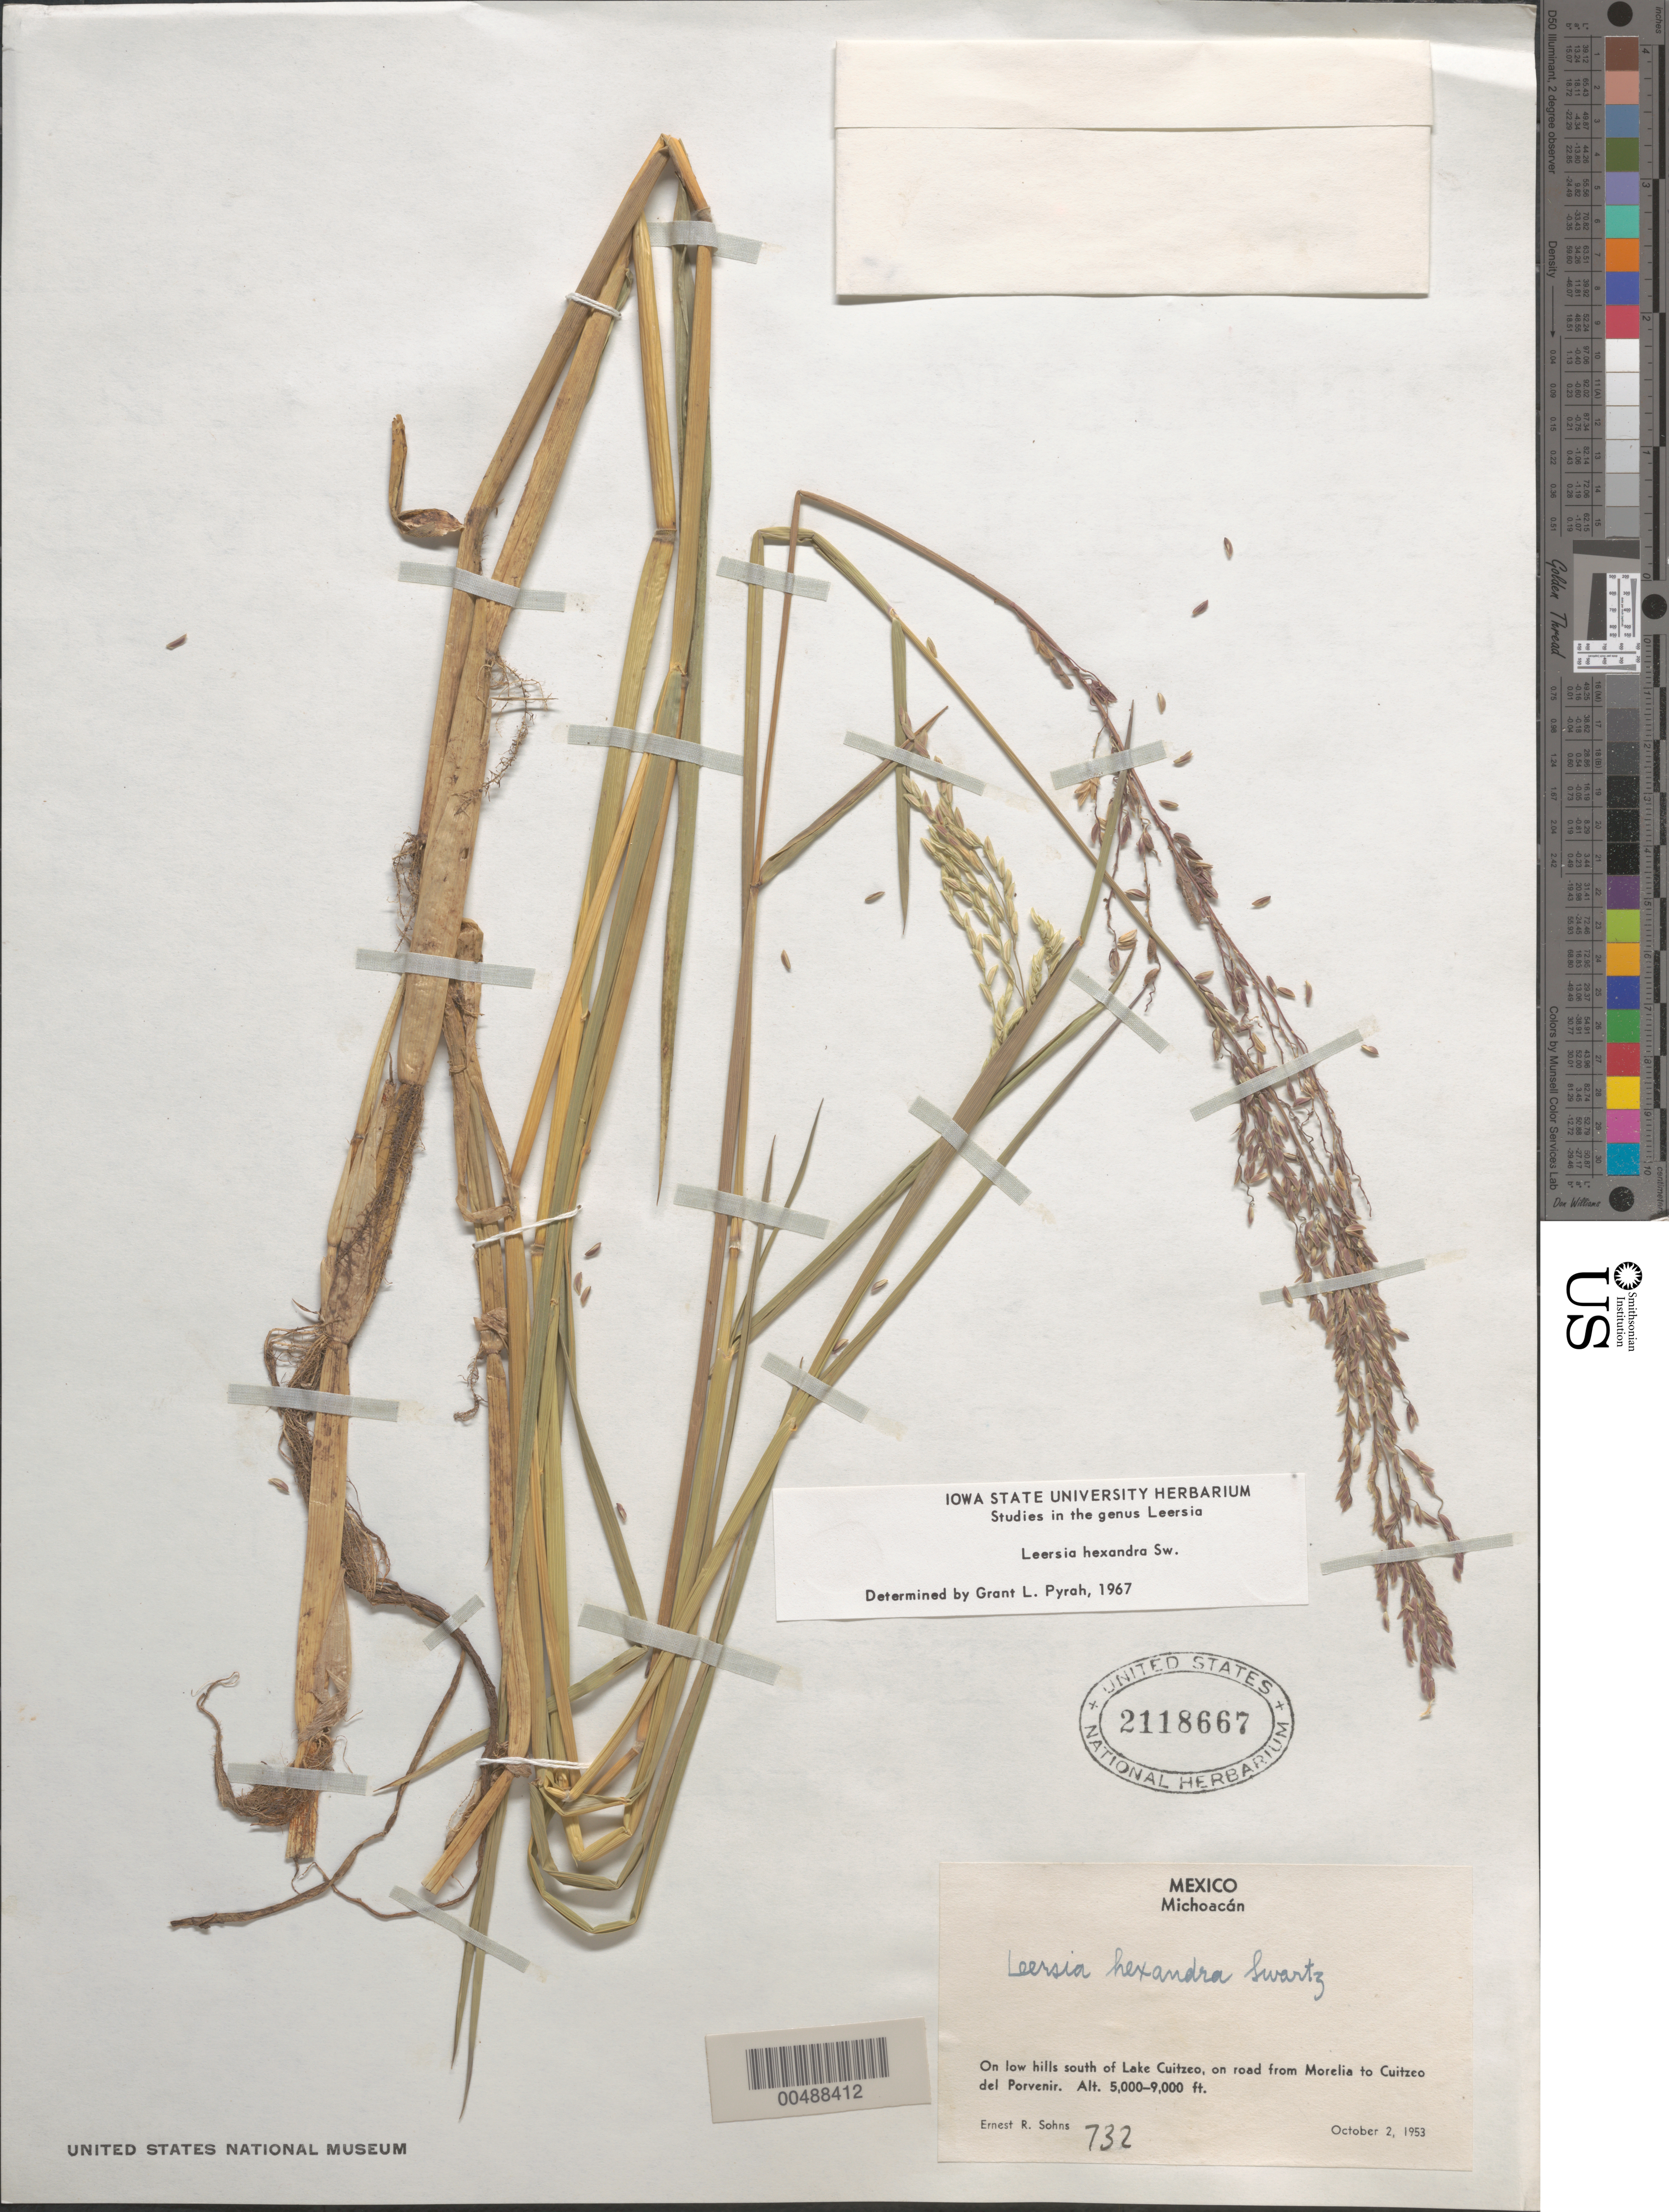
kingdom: Plantae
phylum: Tracheophyta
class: Liliopsida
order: Poales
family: Poaceae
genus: Leersia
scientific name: Leersia hexandra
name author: Sw.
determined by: Pyrah, G. L.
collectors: E. R. Sohns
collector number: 732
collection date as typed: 2 Oct 1953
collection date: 1953-10-02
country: Mexico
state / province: Michoacán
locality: S of Lake Cuitzco on rd from Morelia to Cuitzco del Porvenir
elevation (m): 1524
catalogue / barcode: US 2118667